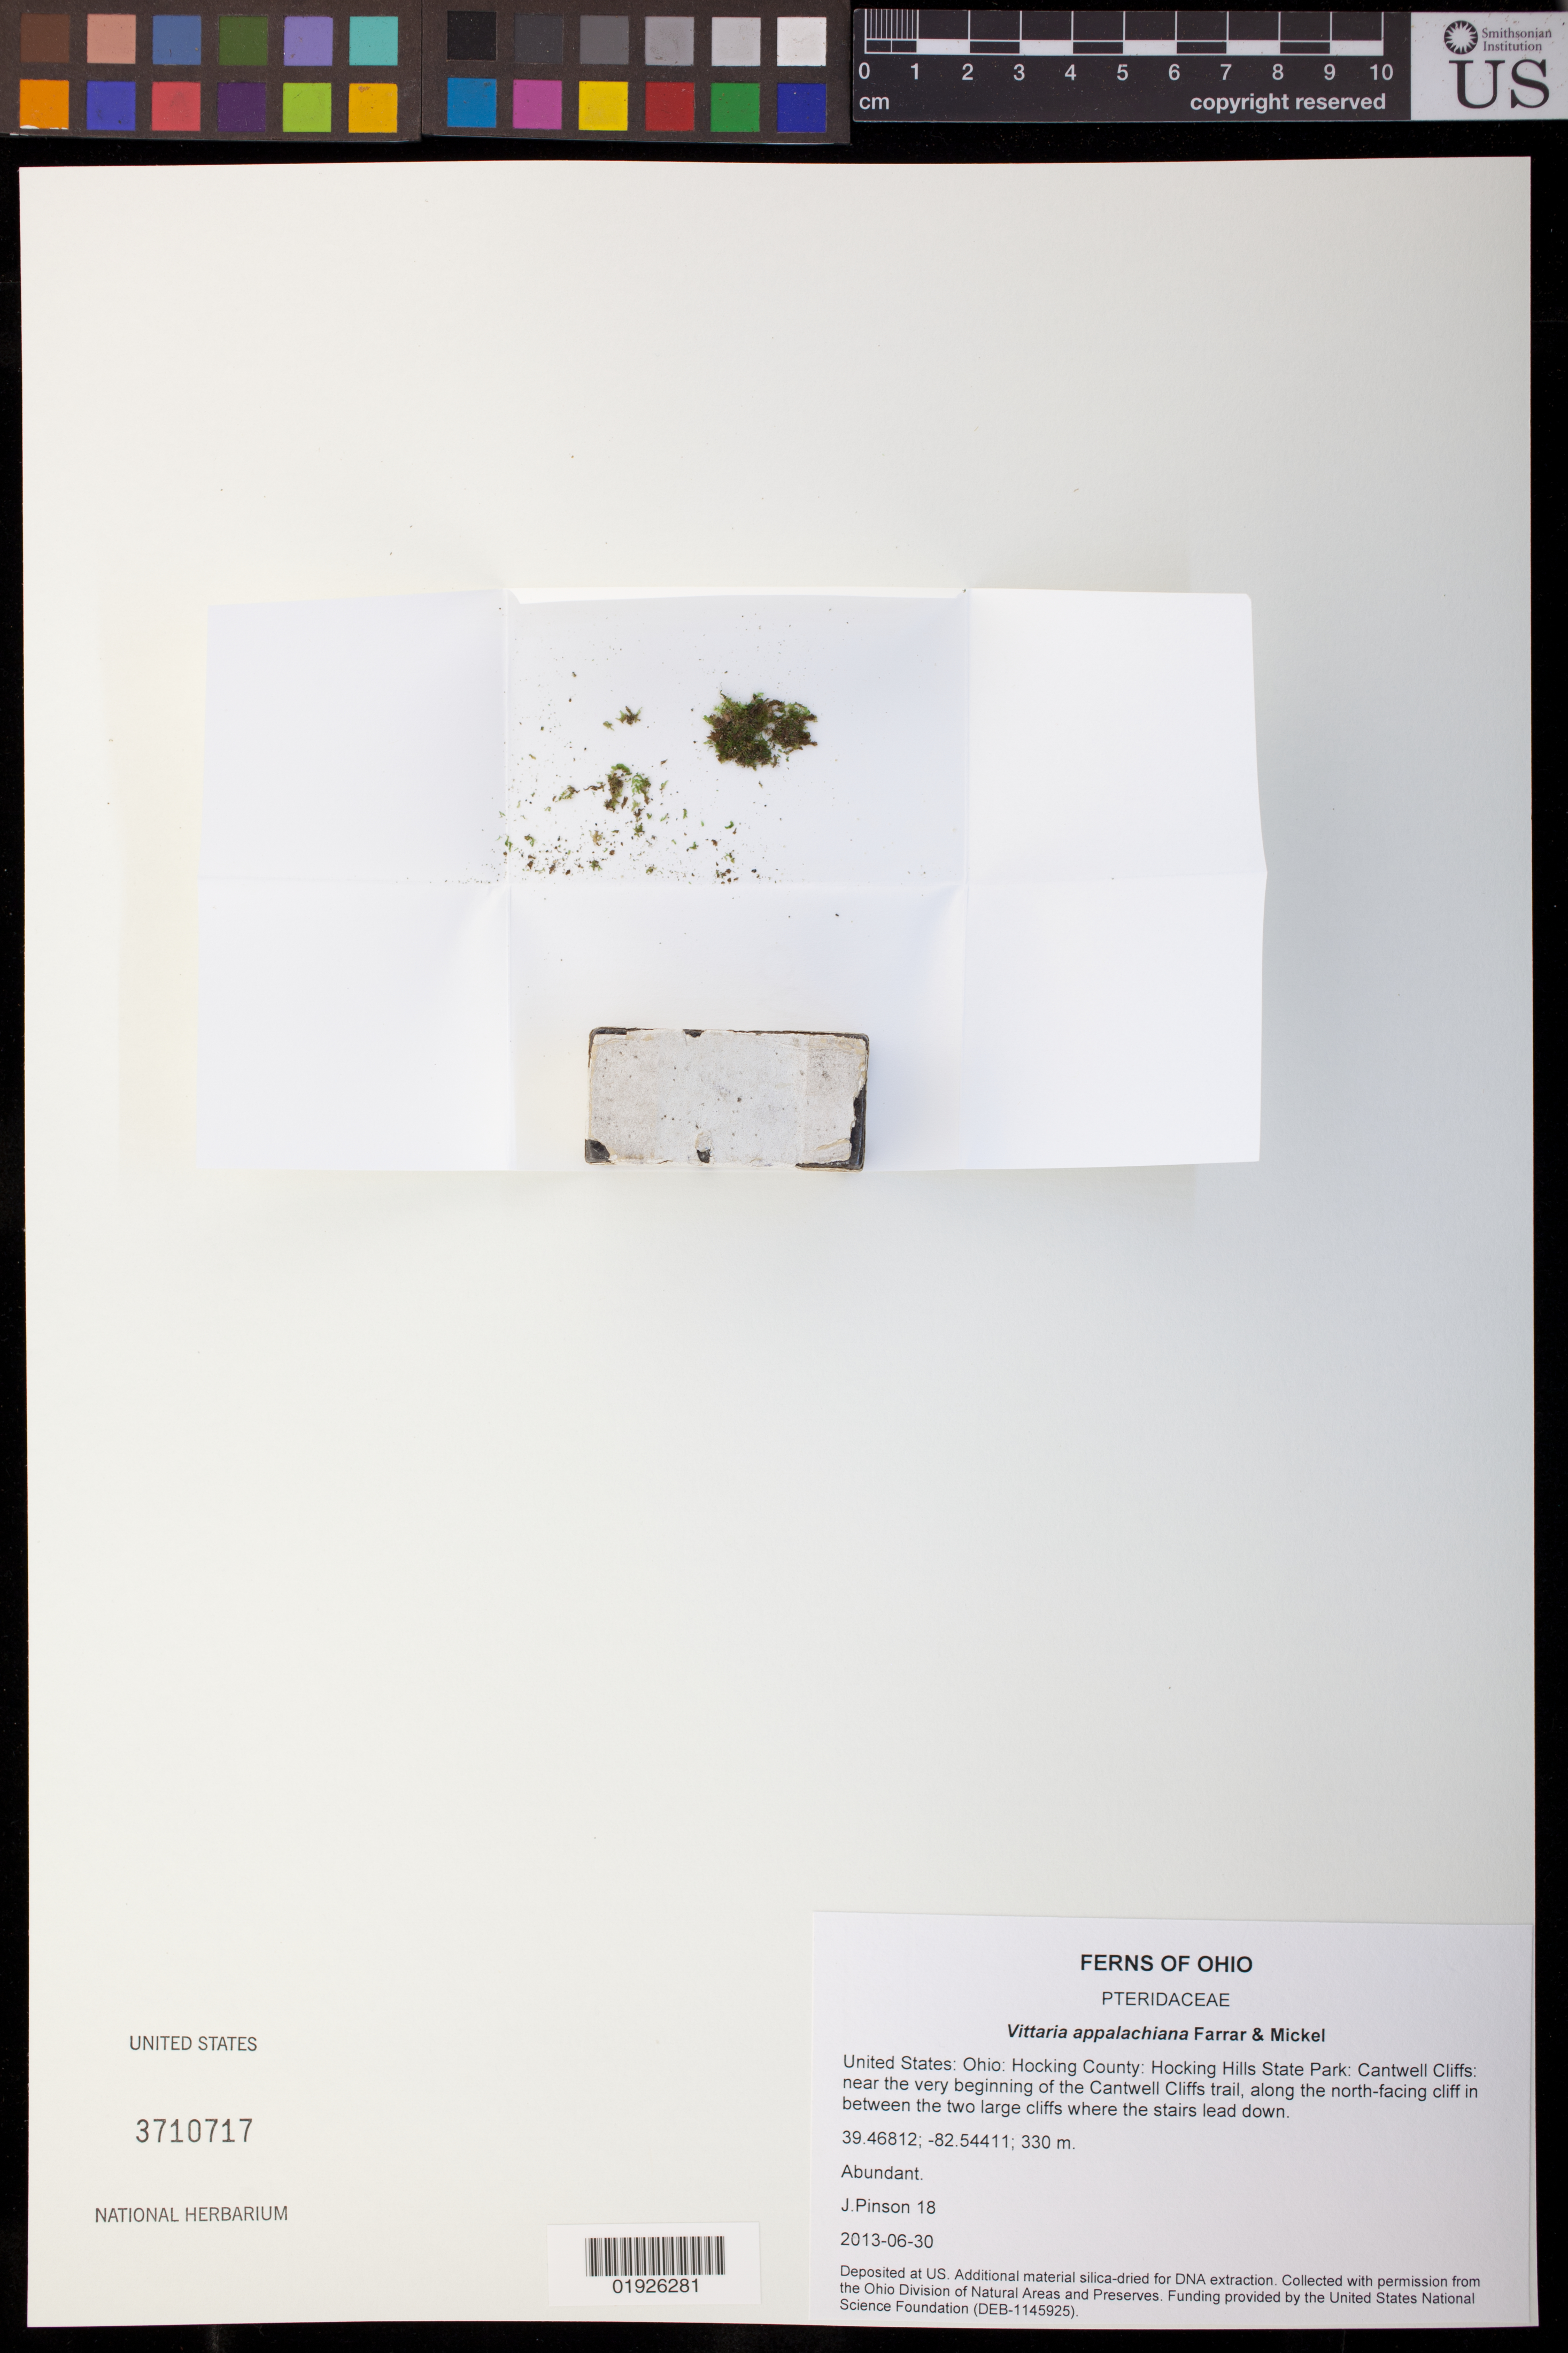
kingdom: Plantae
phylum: Tracheophyta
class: Polypodiopsida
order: Polypodiales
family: Pteridaceae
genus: Vittaria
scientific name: Vittaria appalachiana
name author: Farrar & Mickel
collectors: J. Pinson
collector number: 18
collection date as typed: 2013-06-30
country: United States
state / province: Ohio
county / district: Hocking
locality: Hocking Hills State Park: Cantwell Cliffs: near the very beginning of the Cantwell Cliffs trail, along the north-facing cliff in between the two large cliffs whre the stairs lead down.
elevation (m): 330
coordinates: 39.46812, -82.54411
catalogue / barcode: US 3710717